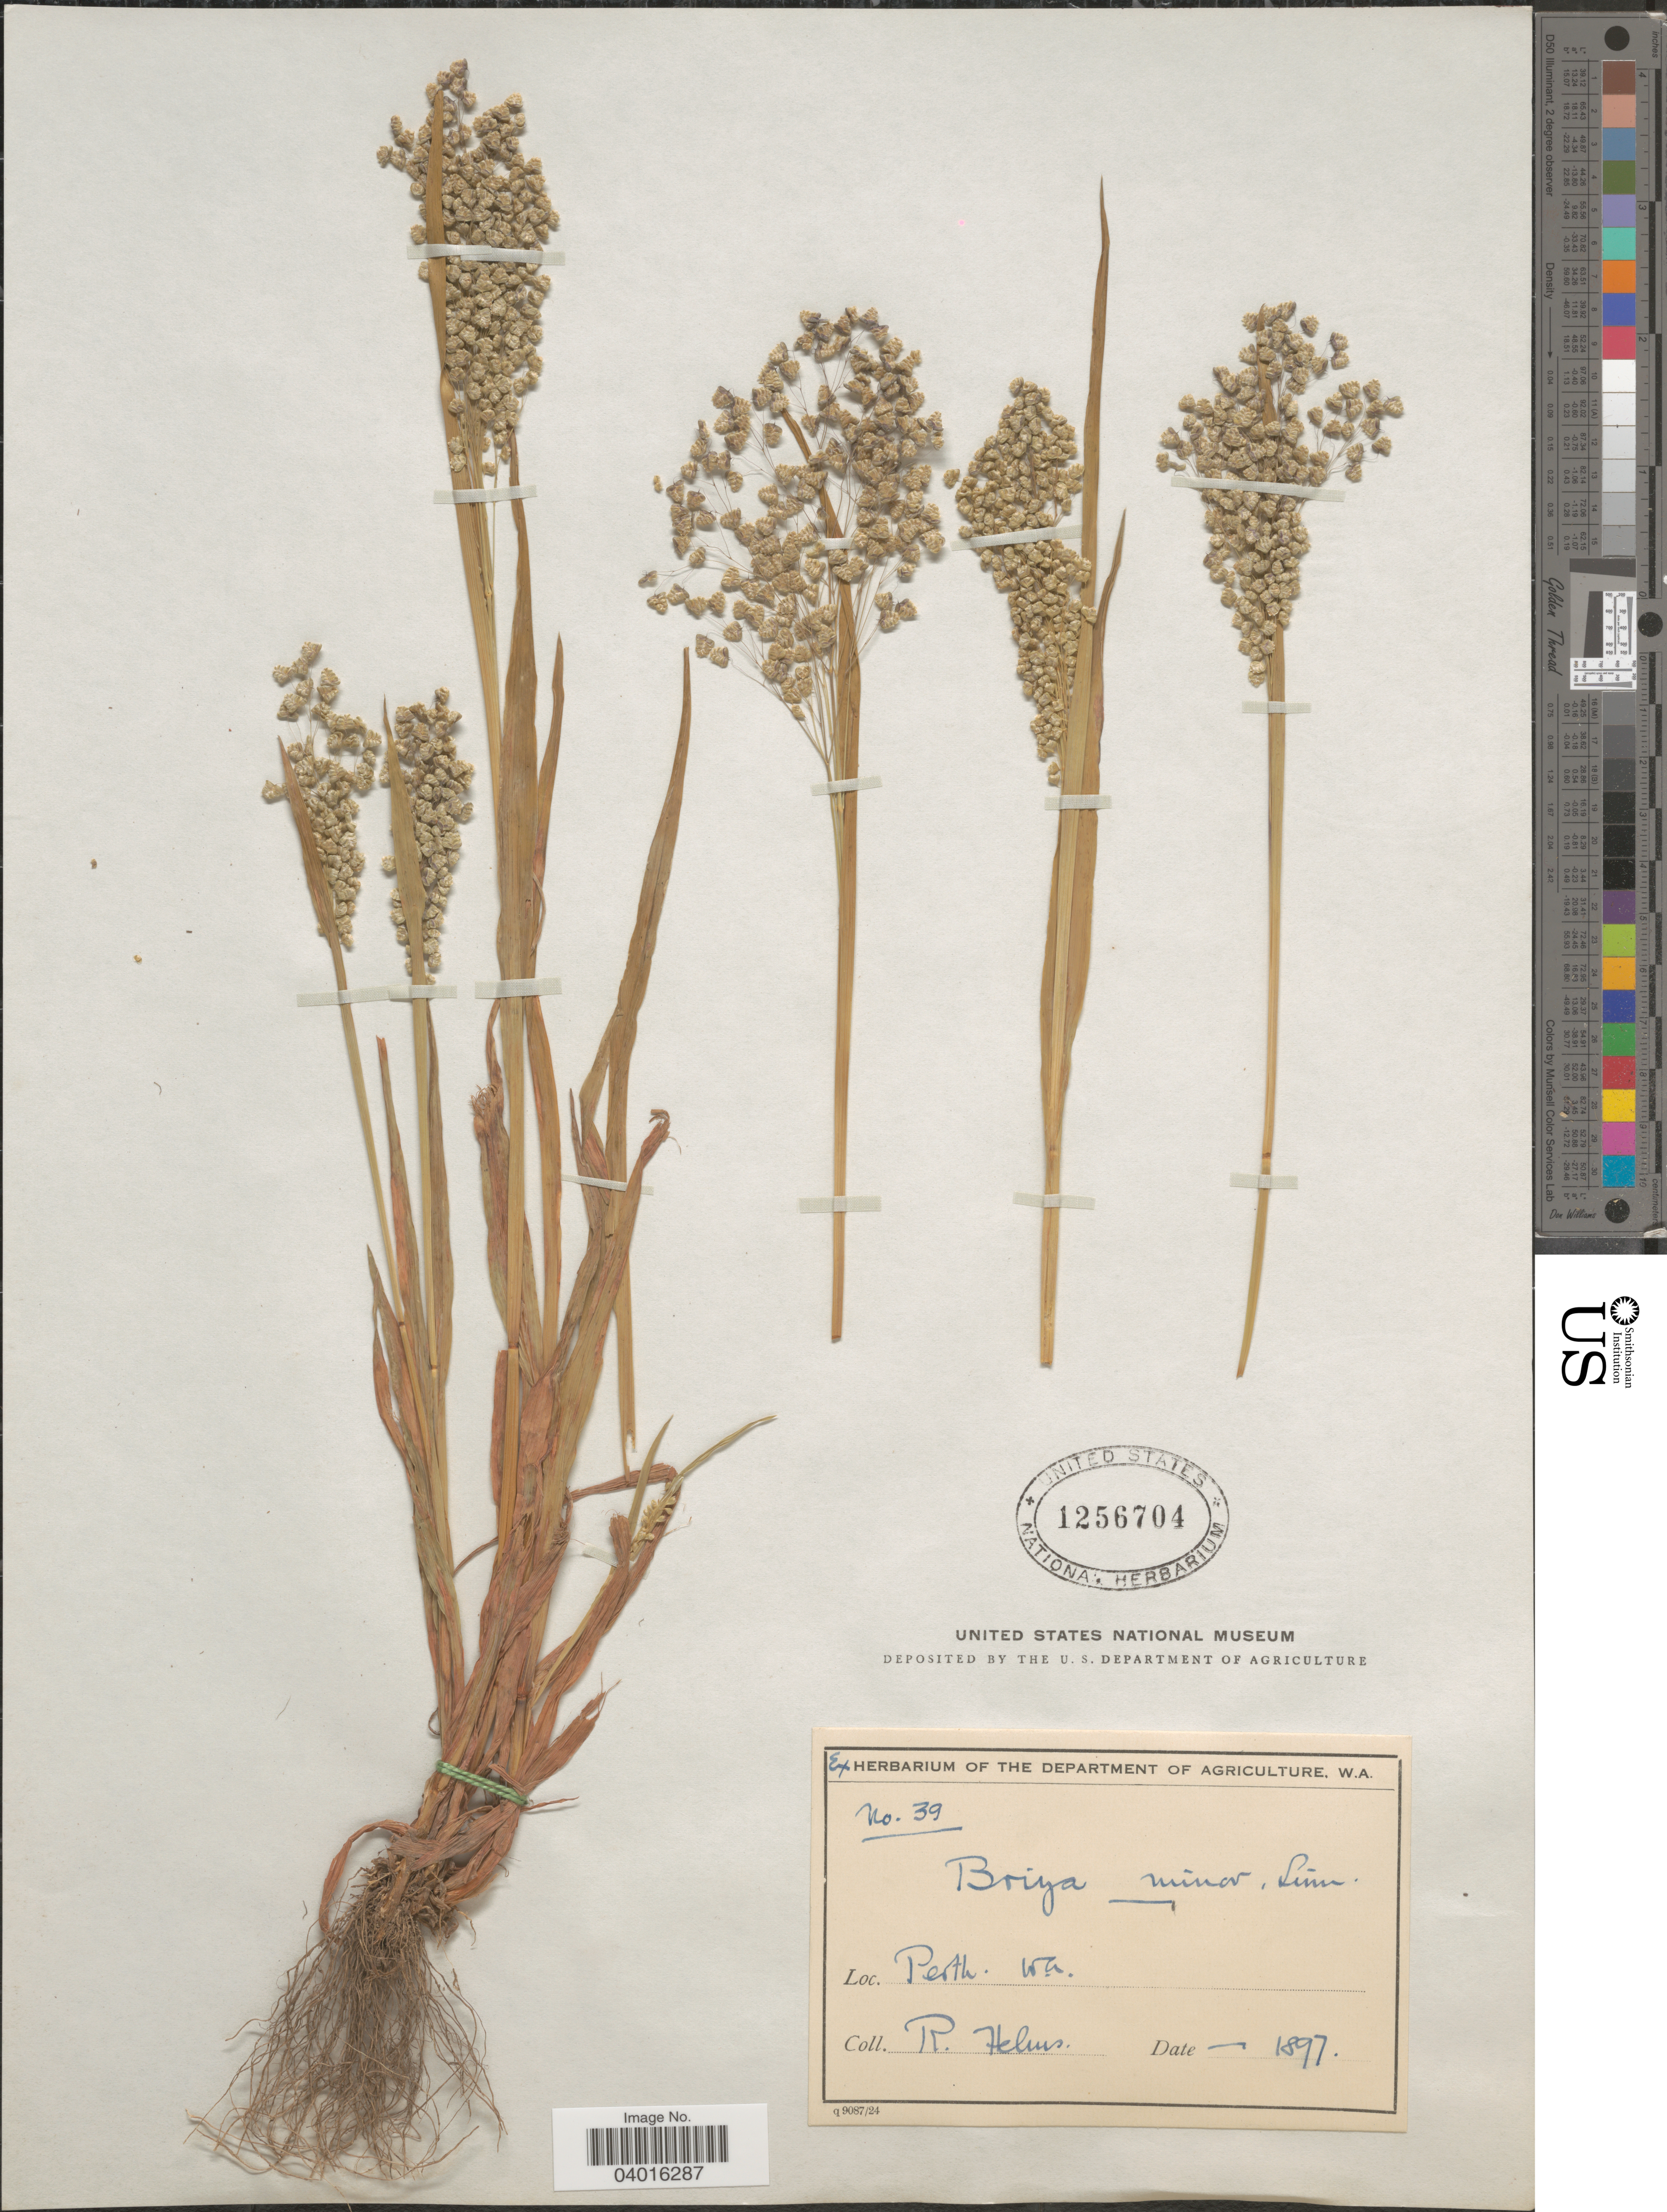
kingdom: Plantae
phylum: Tracheophyta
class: Liliopsida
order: Poales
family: Poaceae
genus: Briza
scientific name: Briza minor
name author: L.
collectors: R. Helms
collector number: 39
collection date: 1897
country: Australia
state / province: Western Australia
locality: Perth, W.A.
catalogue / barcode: US 1256704